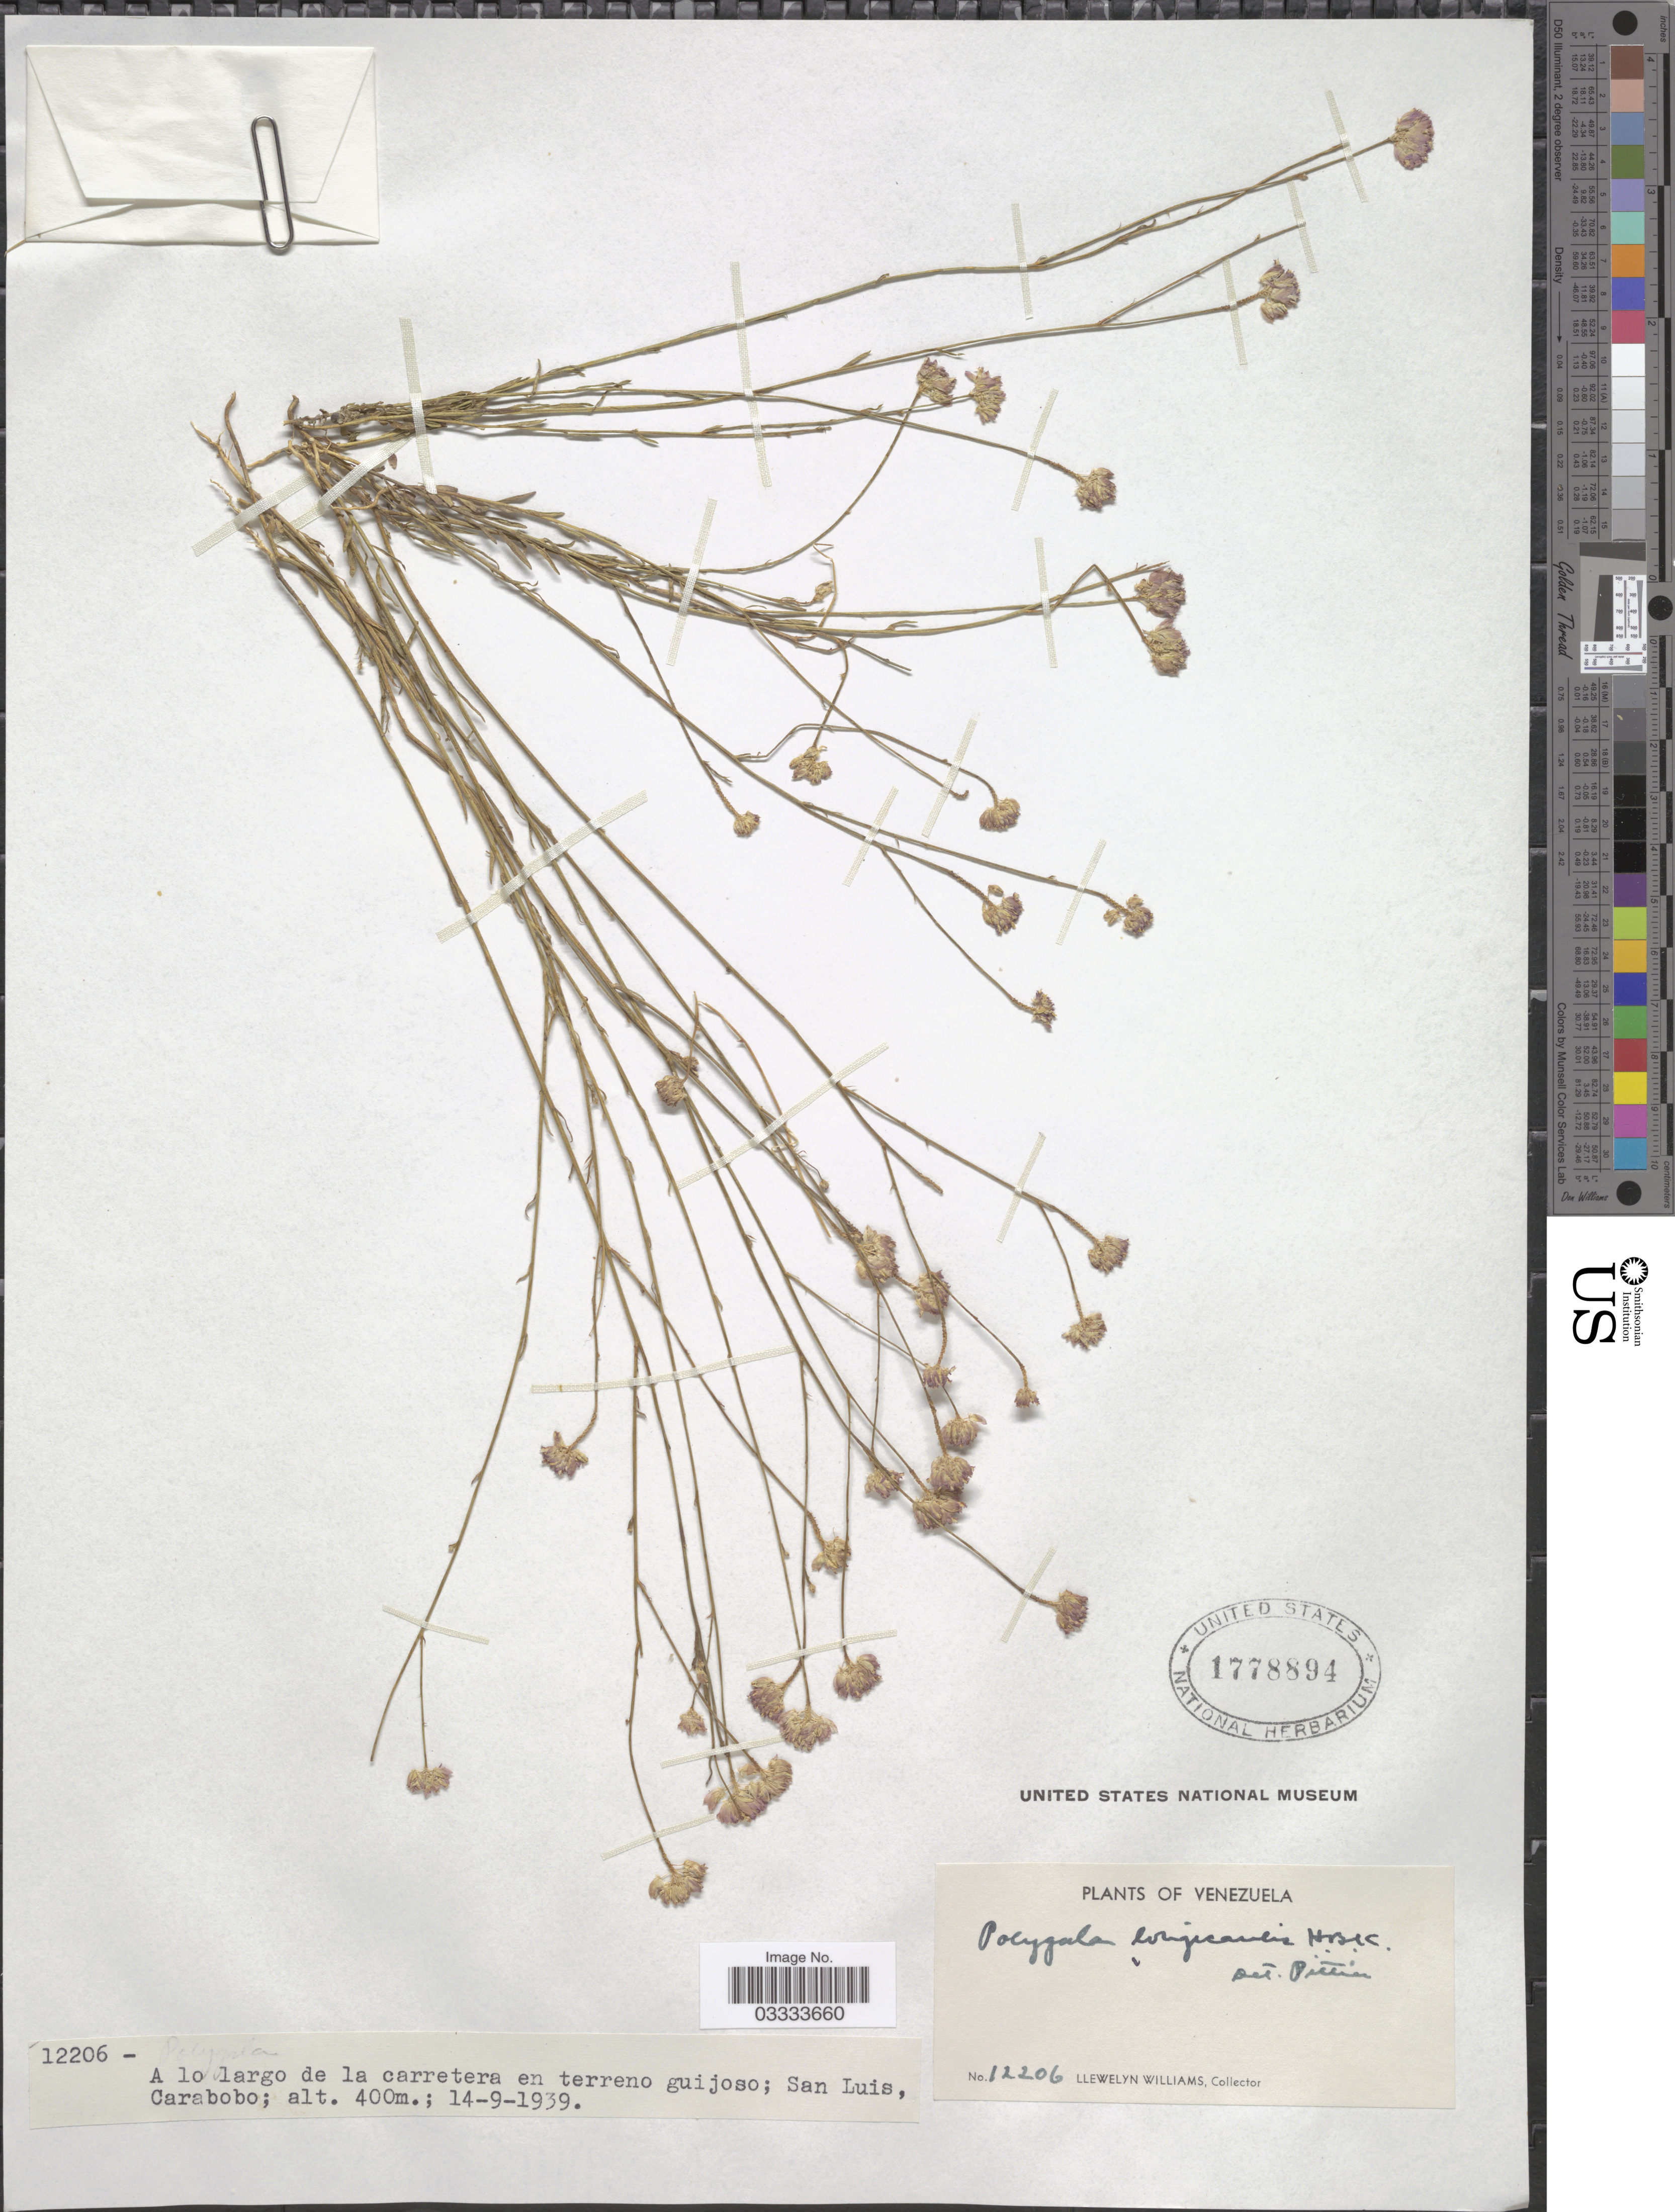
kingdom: Plantae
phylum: Tracheophyta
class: Magnoliopsida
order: Fabales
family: Polygalaceae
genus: Polygala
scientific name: Polygala longicaulis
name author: Kunth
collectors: Ll. Williams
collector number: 12206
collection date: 1939-09-14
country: Venezuela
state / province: Carabobo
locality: A lo largo de la carretera en terreno guijoso; San Luis.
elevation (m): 400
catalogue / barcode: US 1778894